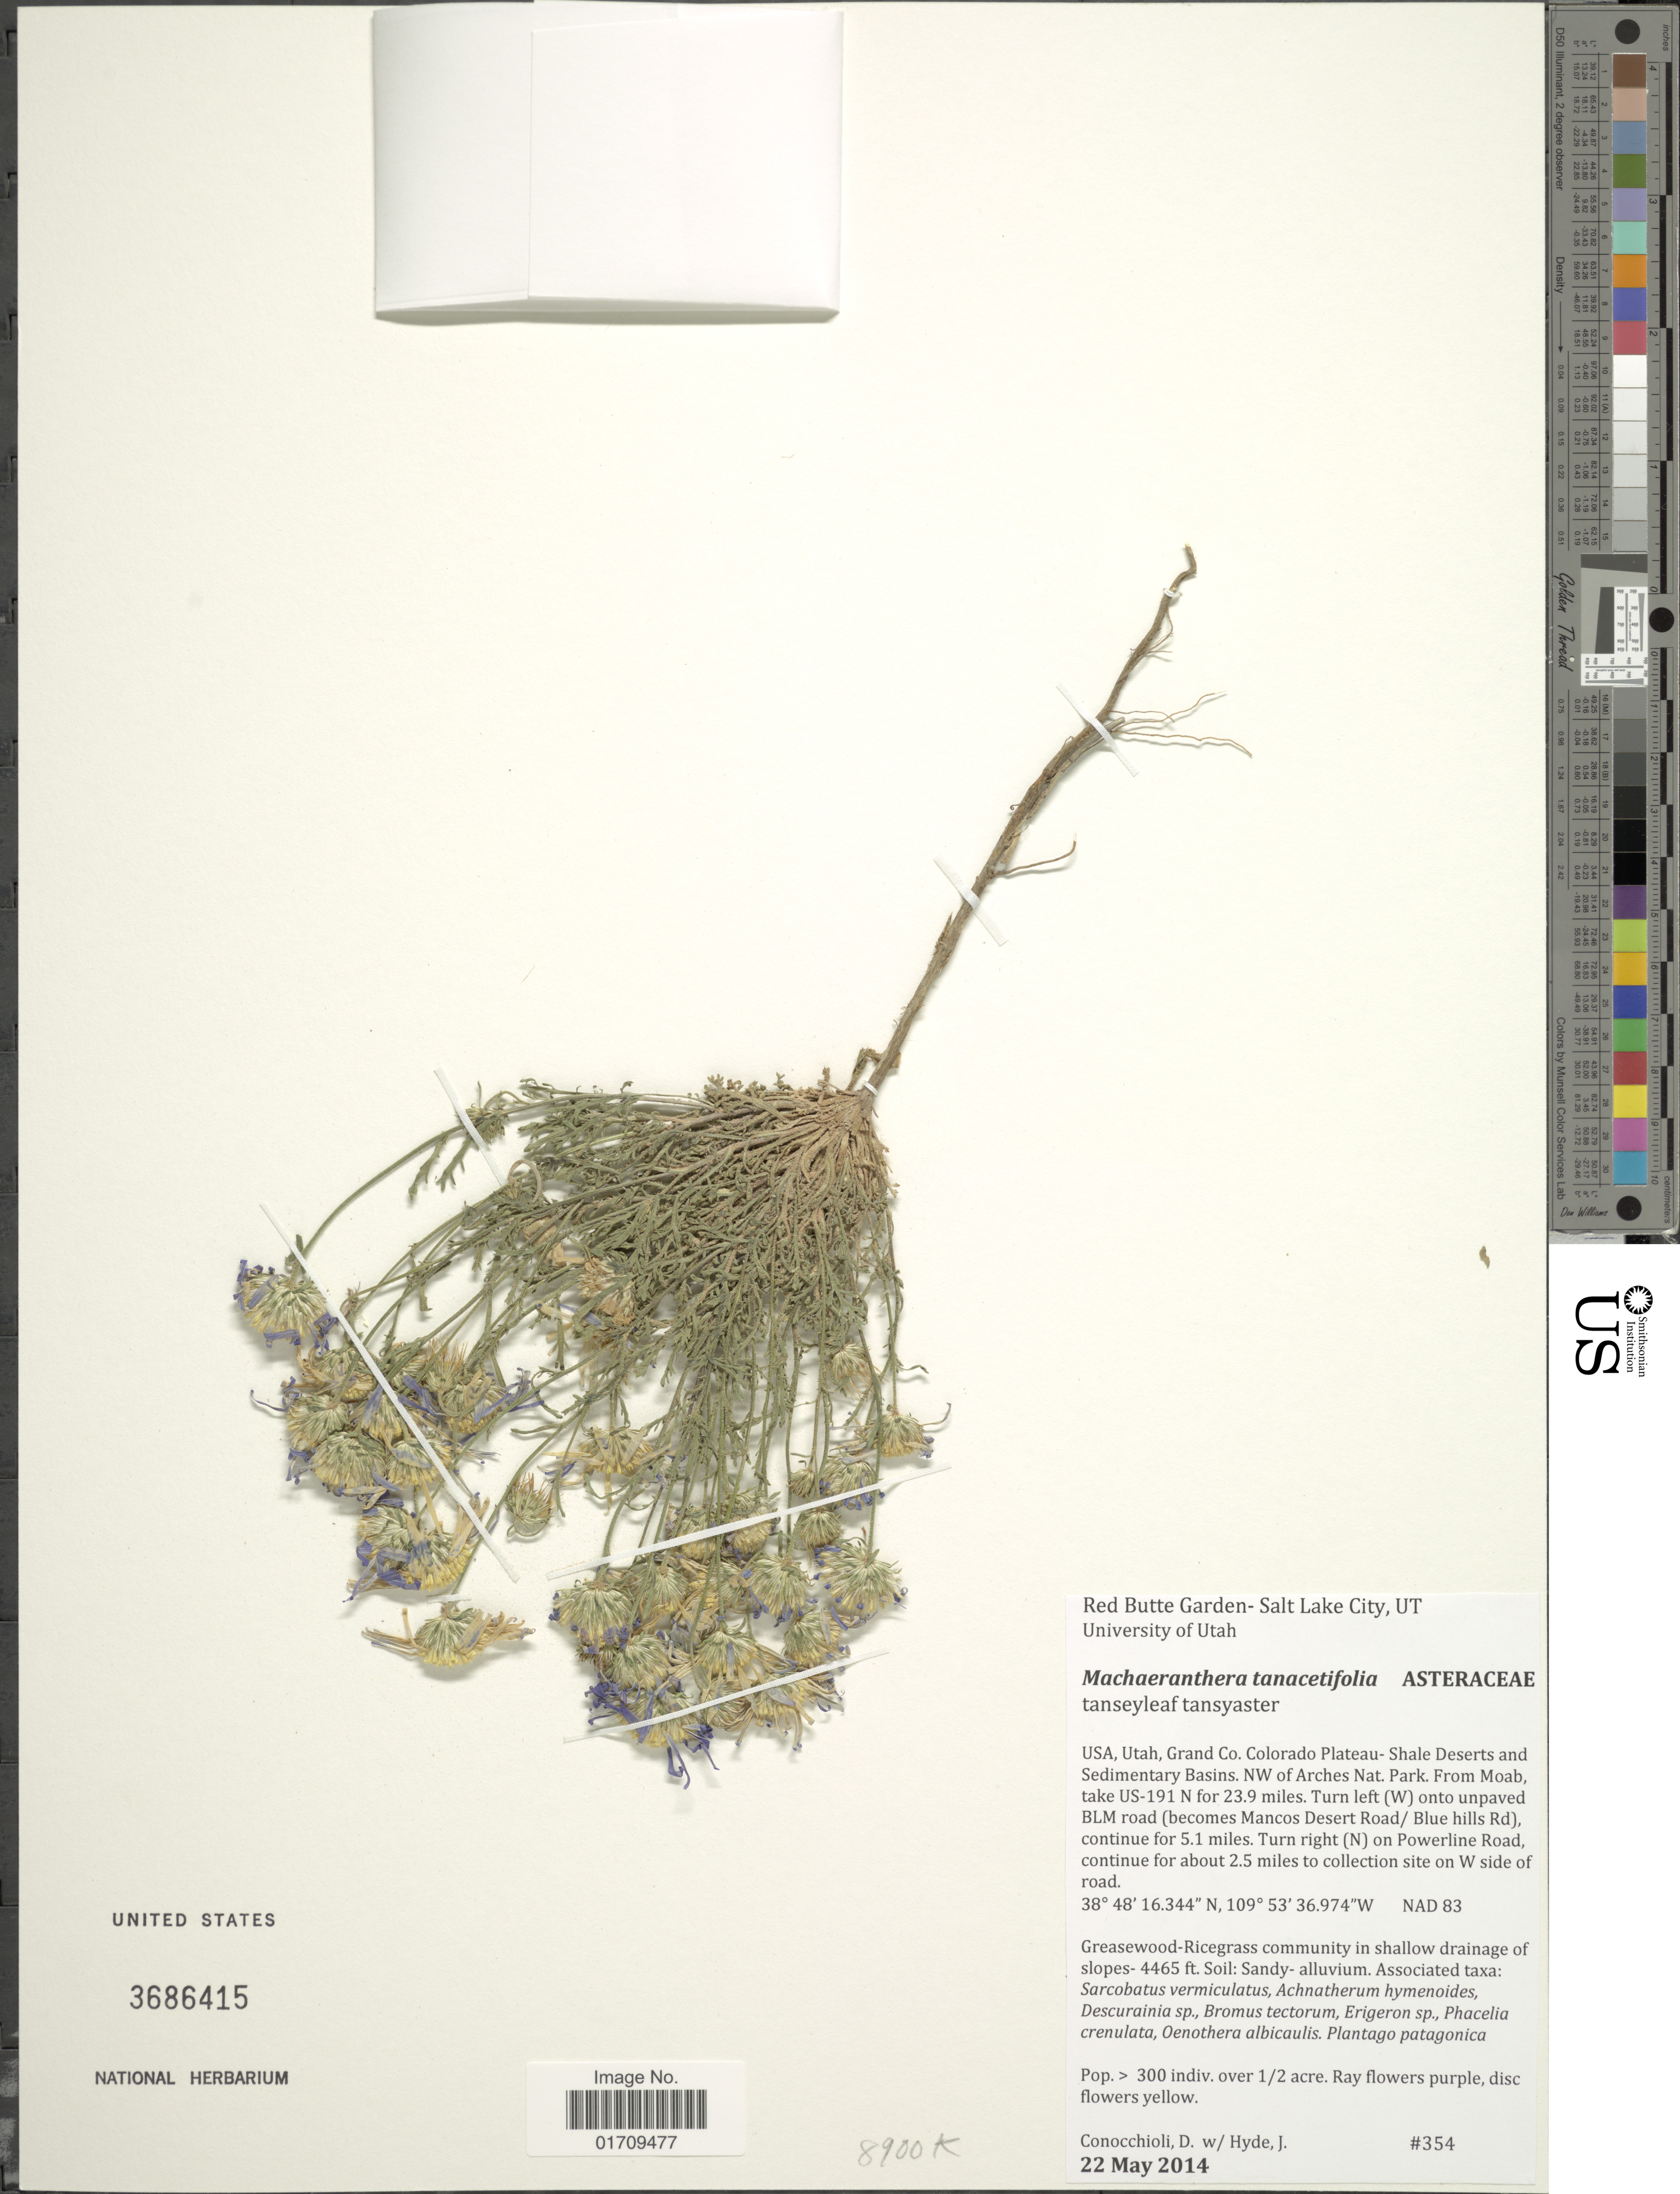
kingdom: Plantae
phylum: Tracheophyta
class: Magnoliopsida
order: Asterales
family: Asteraceae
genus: Machaeranthera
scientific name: Machaeranthera tanacetifolia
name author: (Kunth) Nees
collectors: D. Conocchioli & J. Hyde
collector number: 354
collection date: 2014-05-22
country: United States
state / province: Utah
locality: Grand Co., Colorado Plateau-Shale Deserts and Sedimentary Basins, NW of Arches Nat. Park, from Moab, take US-191 N for 23.9 miles, turn left (W) onto unpaved BLM road (becomes Mancos Desert Road/ Blue hills Rd) continue for 5.1 miles, turn right (N) on Poweline Road, continue for about 2.5 miles to collection site on W side of road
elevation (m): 1361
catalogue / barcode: US 3686415